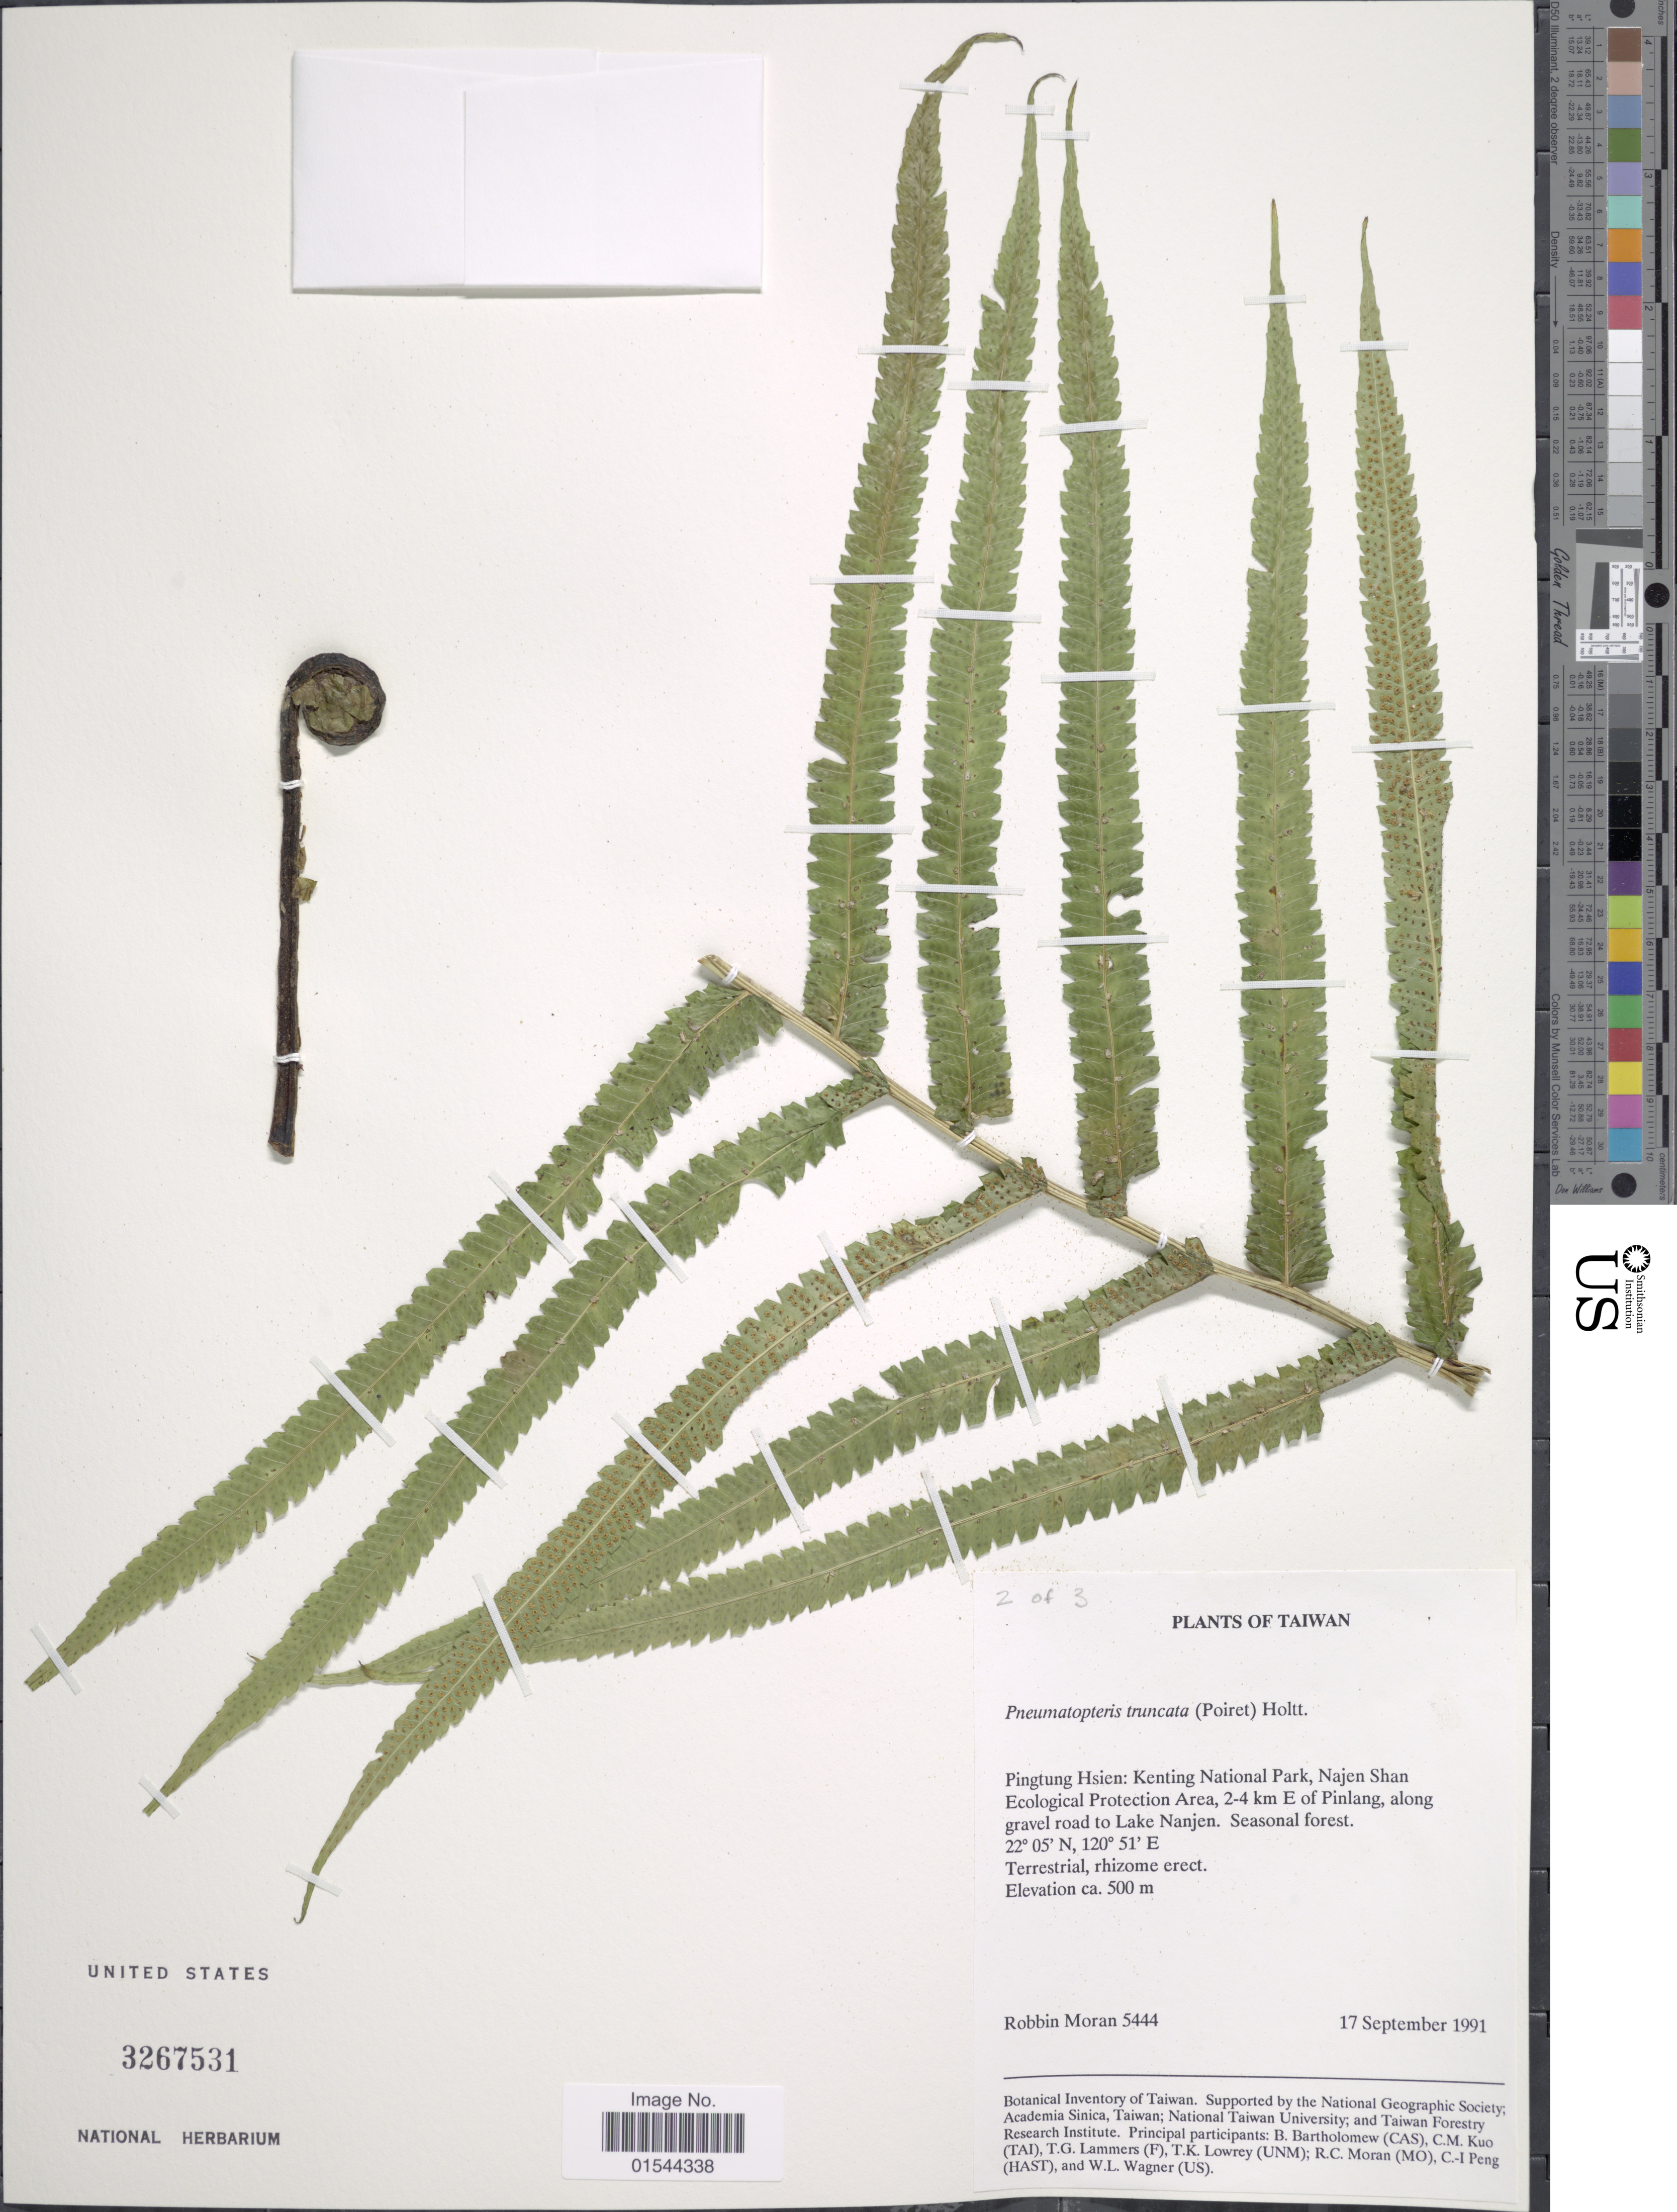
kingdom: Plantae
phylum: Tracheophyta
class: Polypodiopsida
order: Polypodiales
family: Thelypteridaceae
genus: Pneumatopteris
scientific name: Pneumatopteris truncata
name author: (Poir.) Holttum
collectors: R. C. Moran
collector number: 5444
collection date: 1991-09-17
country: Taiwan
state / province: Pingtung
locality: Pingtung Hsien: Kenting National Park, Najen Shan Ecological Protection Area, 2-4 km E of Pinlang, along gravel road to Lake Nanjen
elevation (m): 500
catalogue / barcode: US 3267531